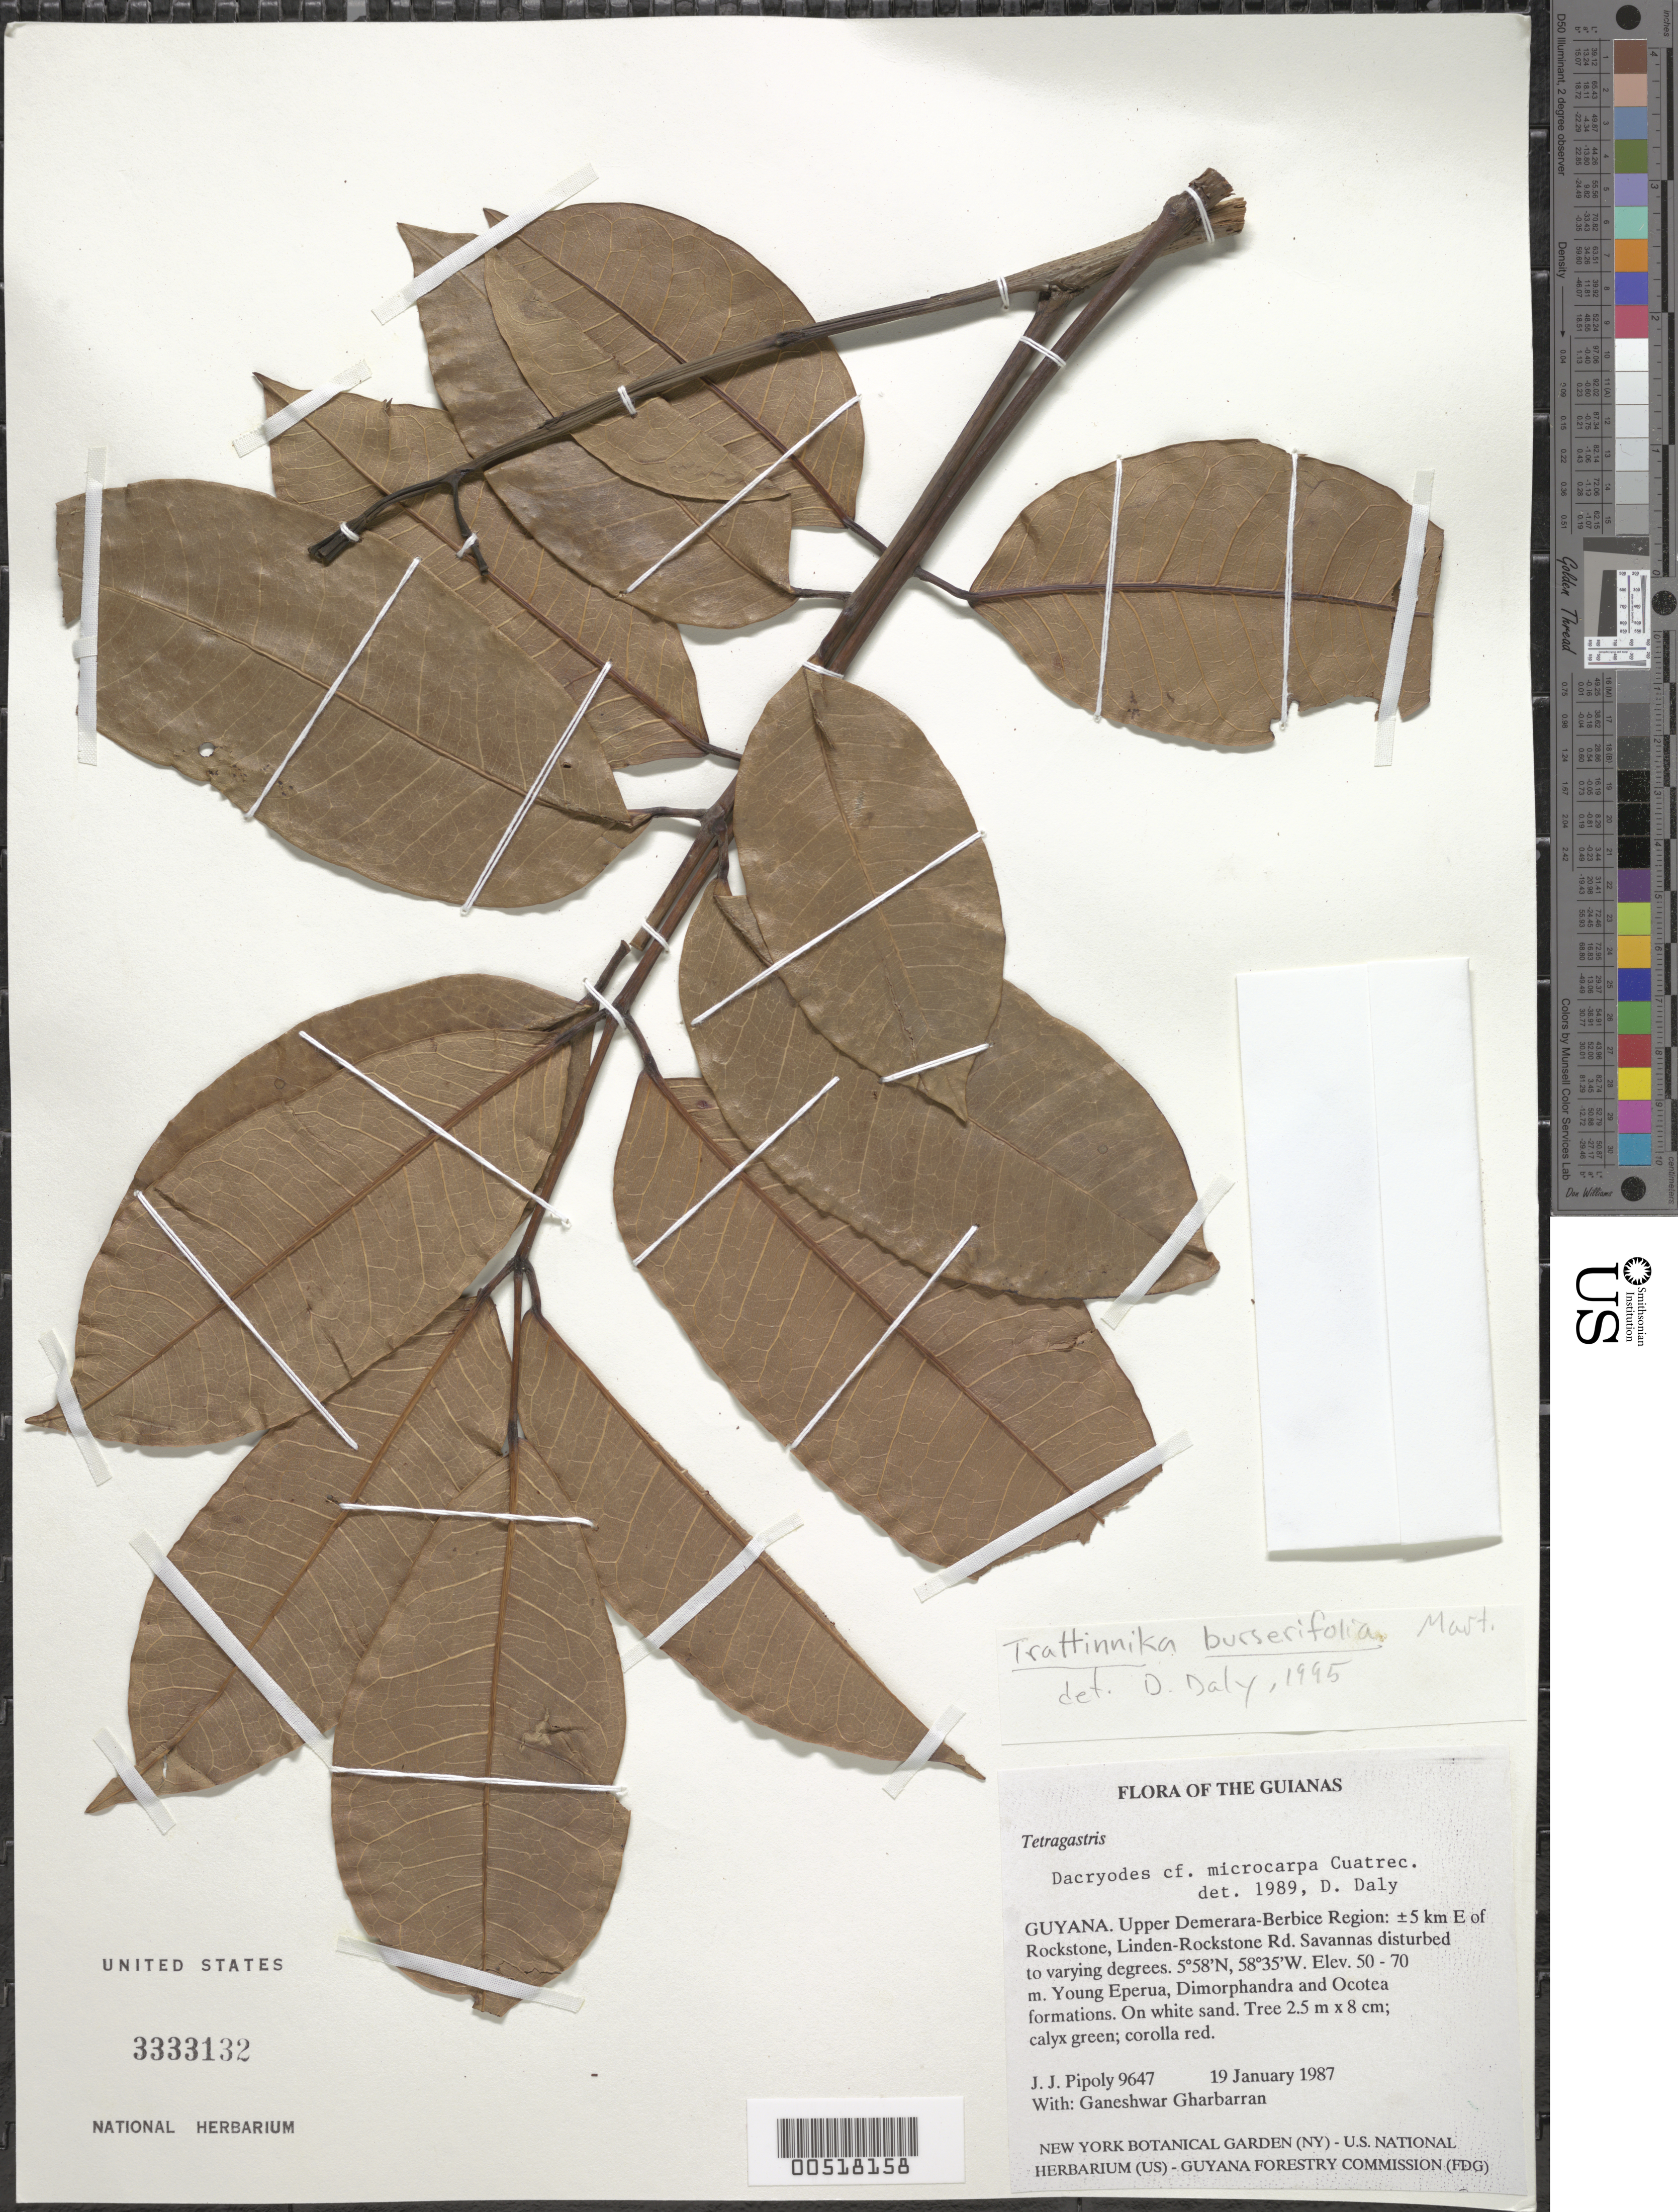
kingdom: Plantae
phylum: Tracheophyta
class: Magnoliopsida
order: Sapindales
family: Burseraceae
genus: Trattinnickia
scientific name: Trattinnickia burserifolia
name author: Mart.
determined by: Daly, D. C.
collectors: J. J. Pipoly & G. Gharbarran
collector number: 9647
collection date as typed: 19 January 1987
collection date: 1987-01-19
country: Guyana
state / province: U. Demerara-Berbice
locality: ±5 km E of Rockstone, Linden-Rockstone Rd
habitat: Savannas disturbed to varying degrees. Young Eperua, Dimorphandra and Ocotea formations. On white sand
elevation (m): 50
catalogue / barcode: US 3333132